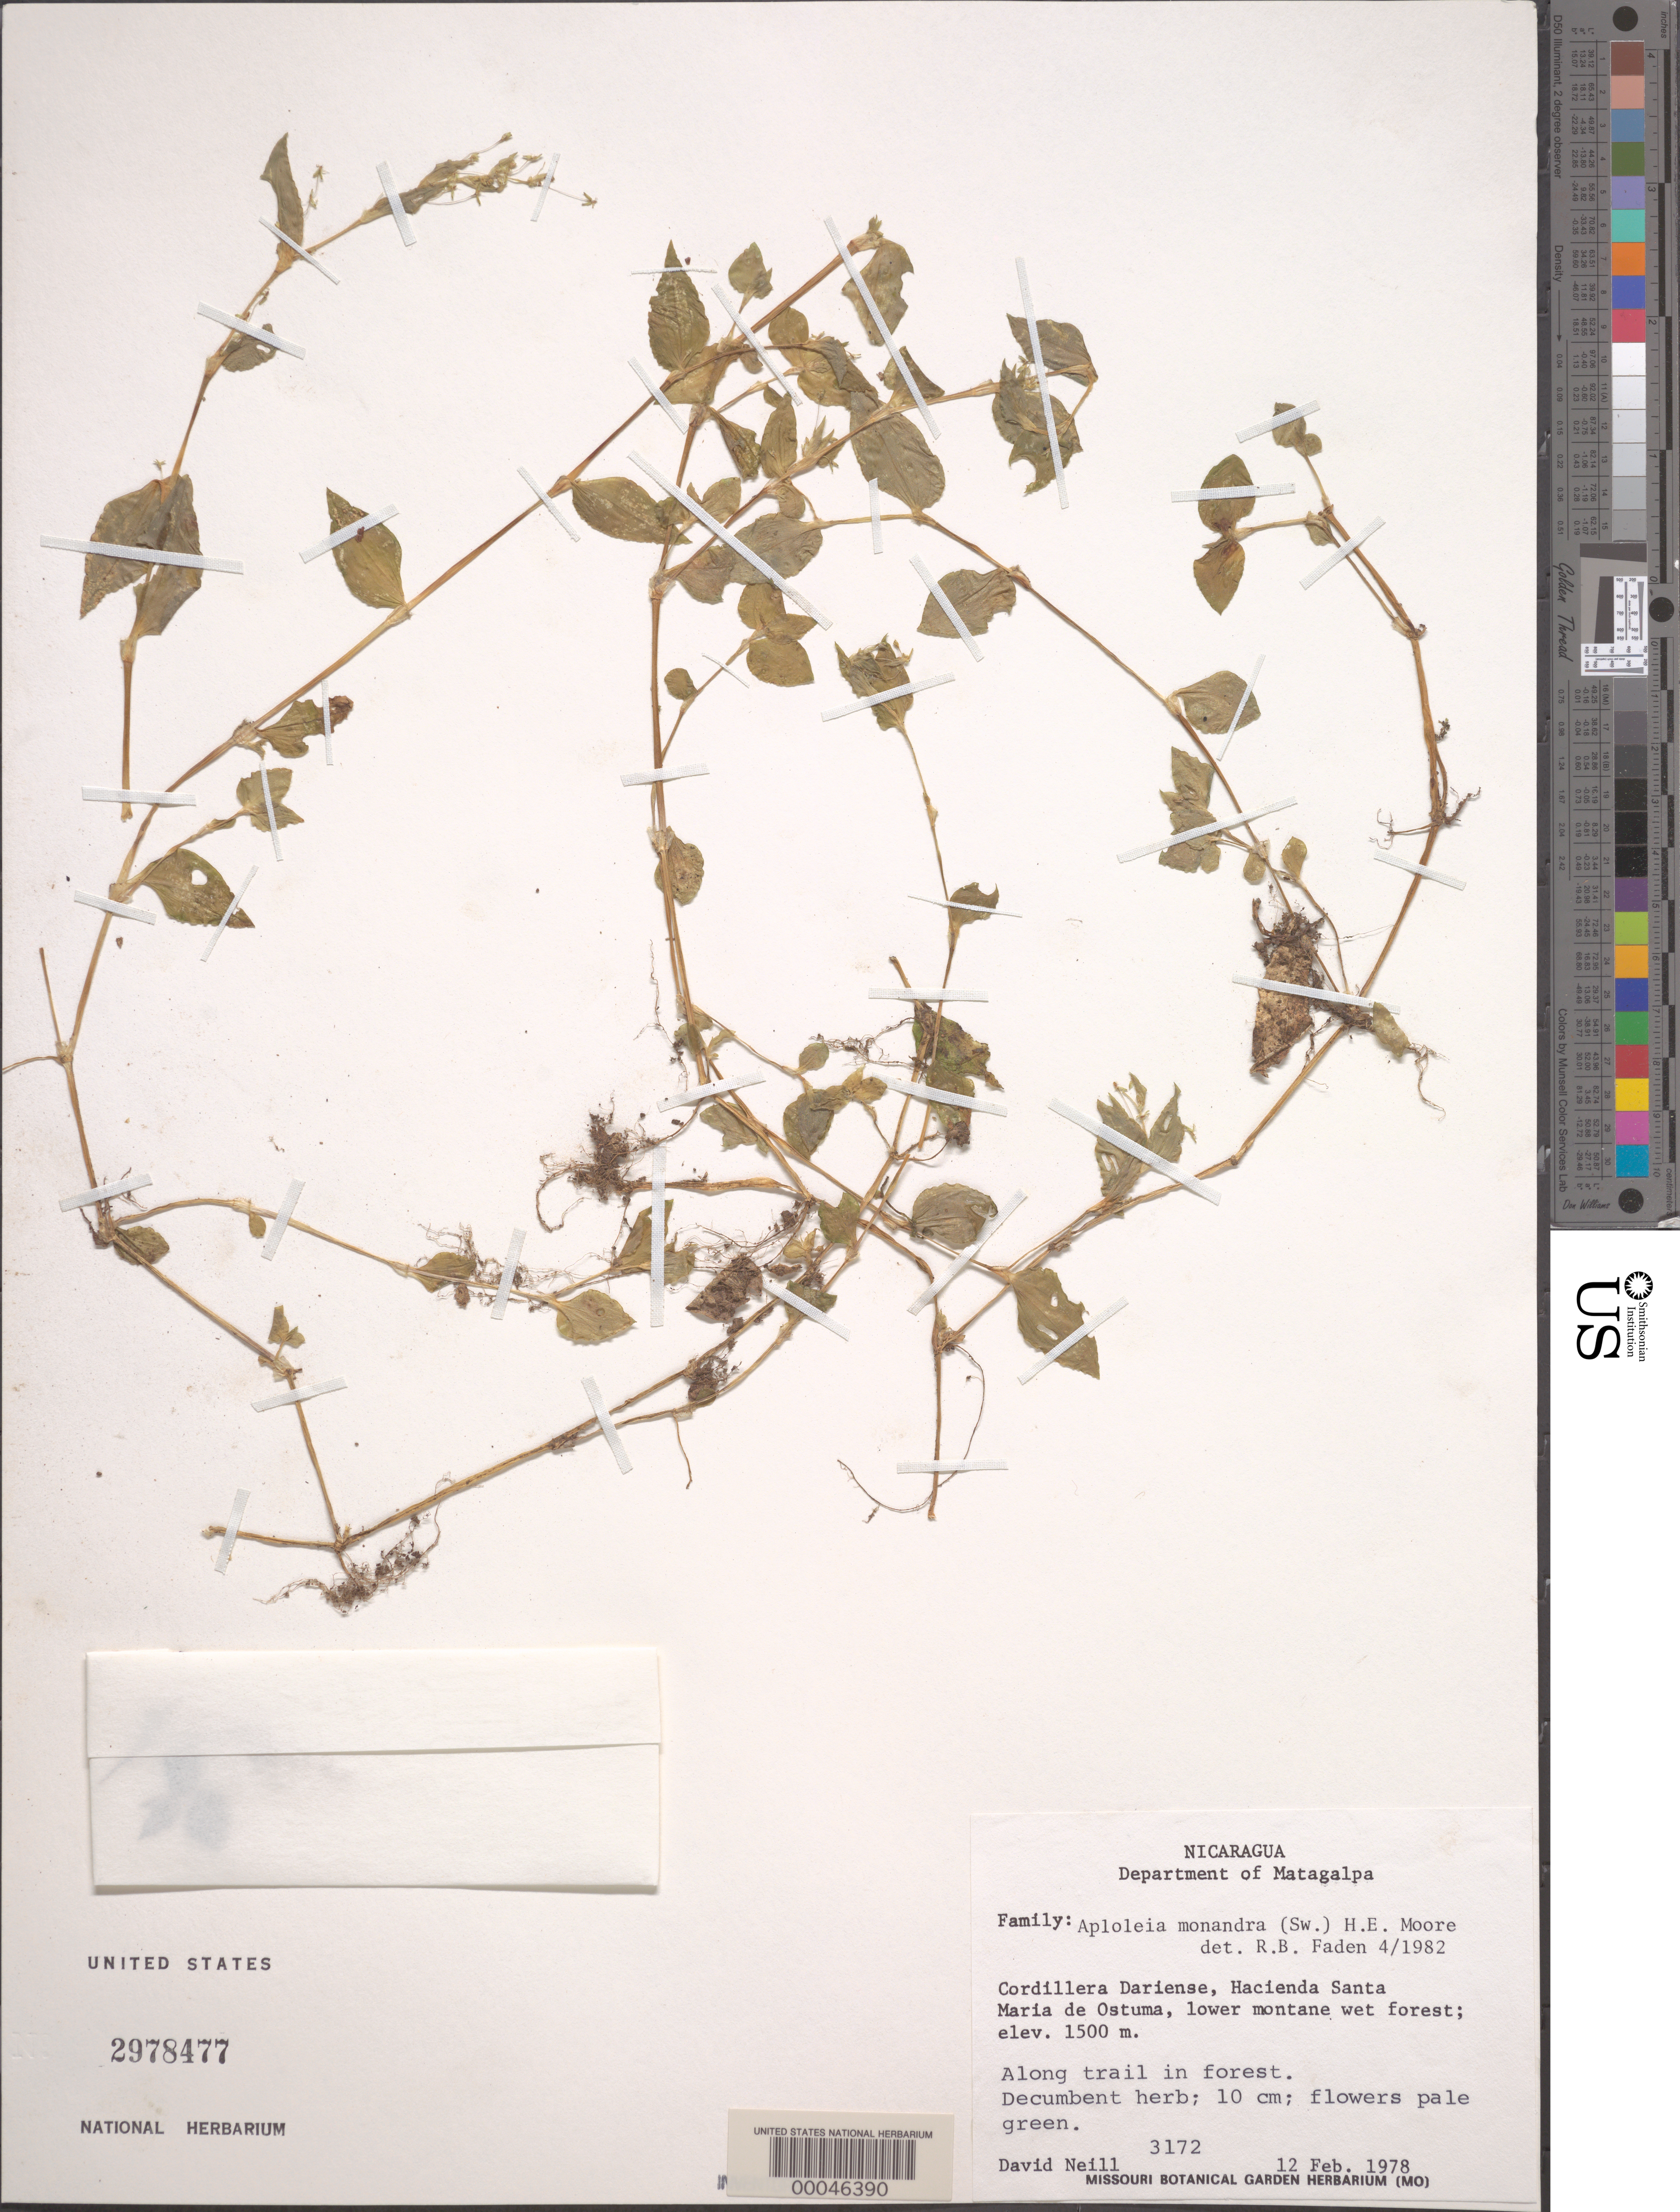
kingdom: Plantae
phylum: Tracheophyta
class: Liliopsida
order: Commelinales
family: Commelinaceae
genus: Callisia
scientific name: Callisia monandra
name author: (Sw.) Schult. & Schult. f.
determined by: Faden, Robert B., (US), Smithsonian Institution - National Museum of Natural History (UNITED STATES)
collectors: D. A. Neill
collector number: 3172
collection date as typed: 12 Feb 1978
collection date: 1978-02-12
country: Nicaragua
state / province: Matagalpa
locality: Cordillera dariense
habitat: Trailside, forest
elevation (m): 1500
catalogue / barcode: US 2978477